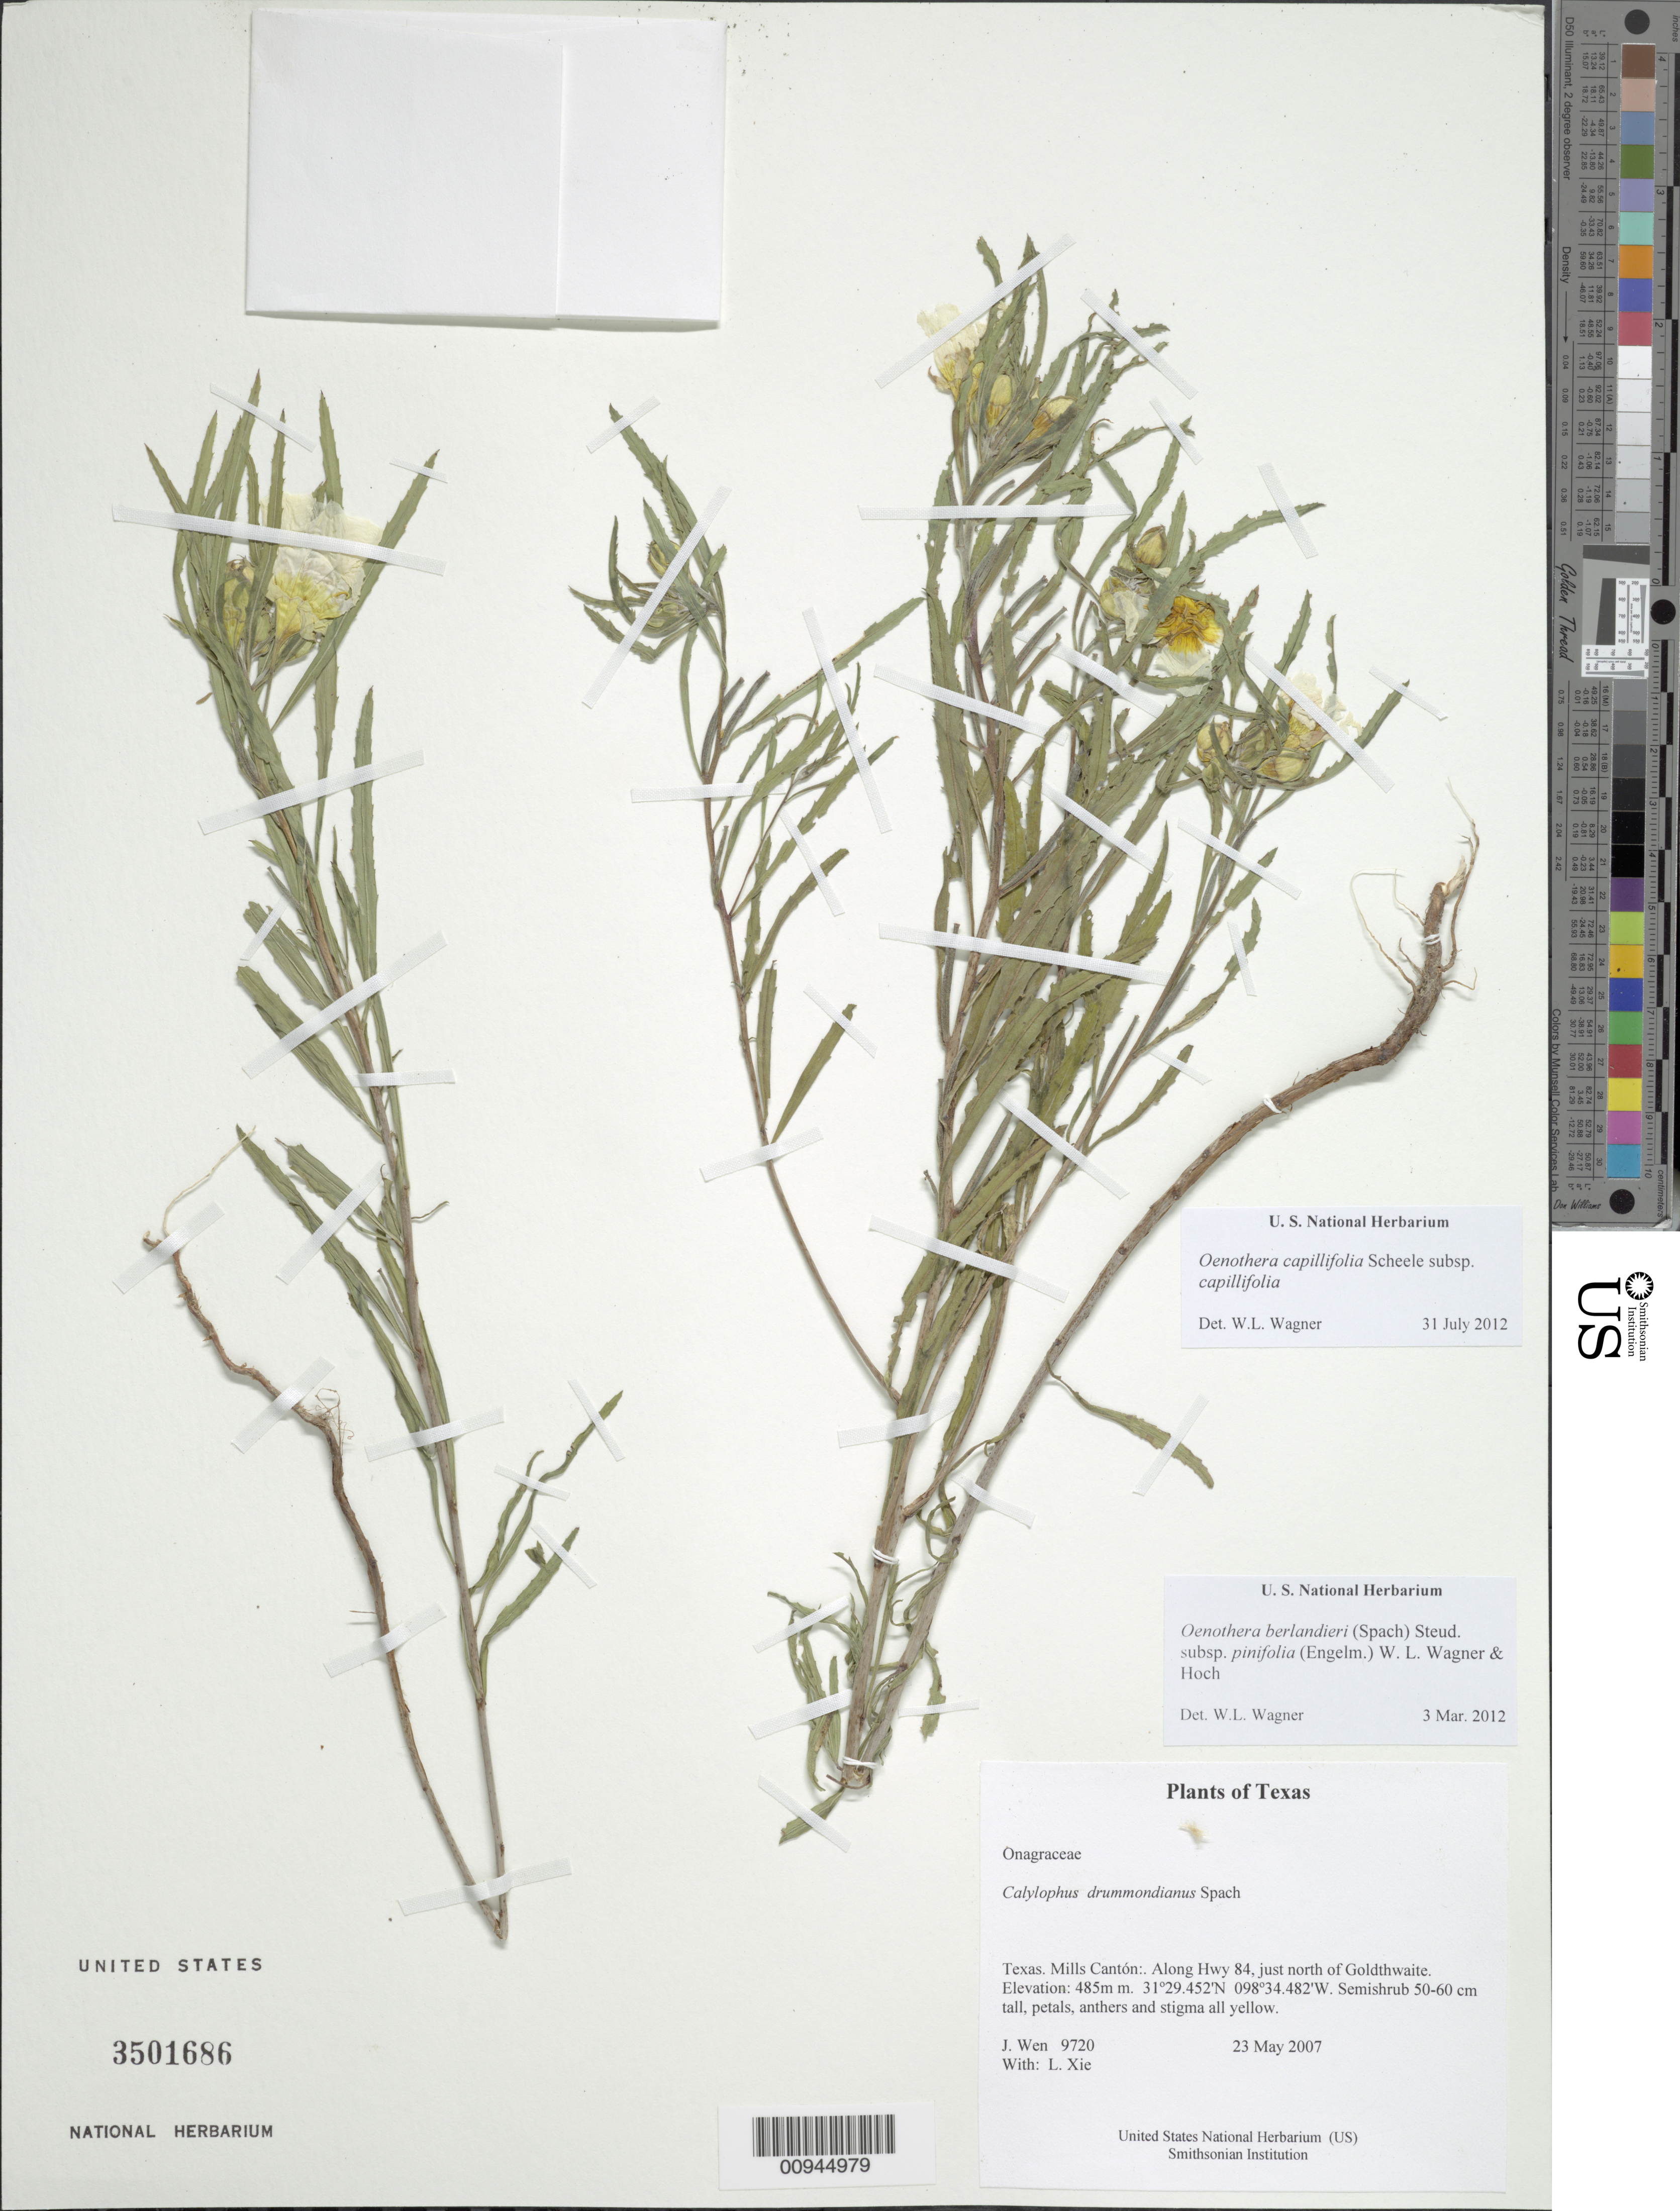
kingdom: Plantae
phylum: Tracheophyta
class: Magnoliopsida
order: Myrtales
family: Onagraceae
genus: Oenothera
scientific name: Oenothera capillifolia subsp. capillifolia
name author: Scheele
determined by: Wagner, W. L., (BOT), Smithsonian Institution - National Museum of Natural History (UNITED STATES)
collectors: J. Wen & L. Xie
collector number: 9720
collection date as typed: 23 May 2007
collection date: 2007-05-23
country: United States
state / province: Texas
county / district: Mills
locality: Along Hwy 84, just north of Goldthwaite.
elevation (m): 485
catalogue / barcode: US 3501686